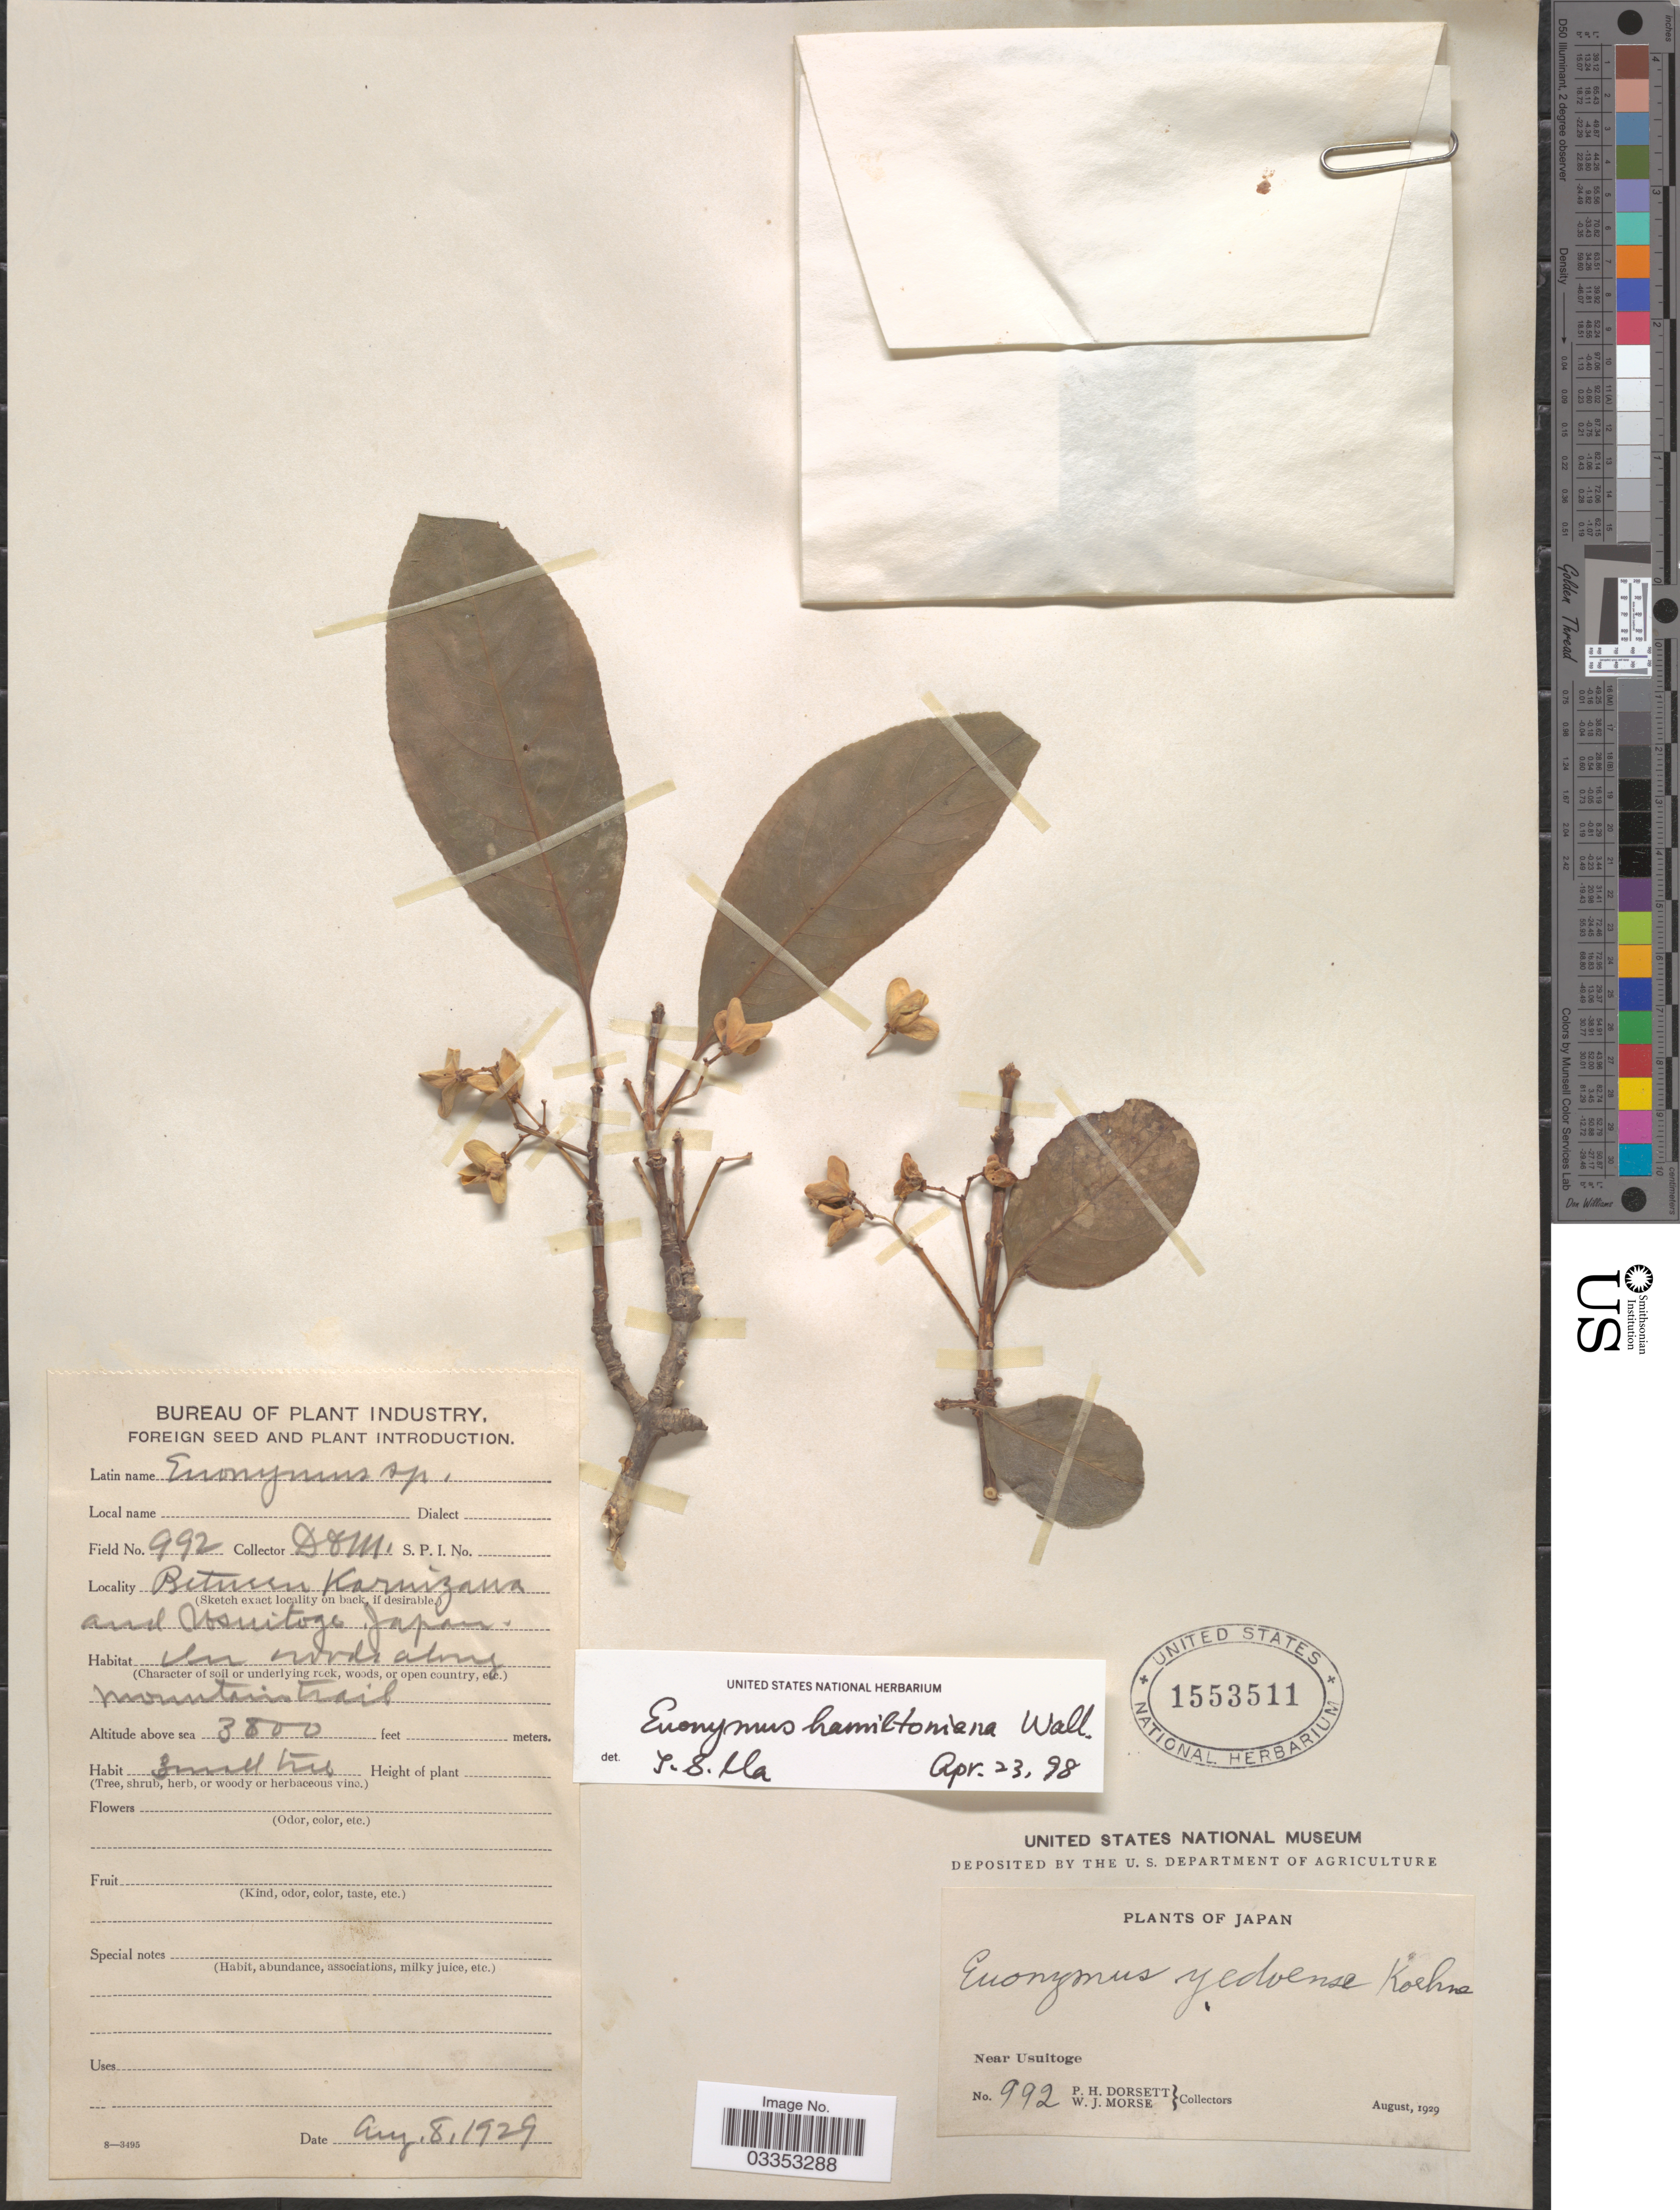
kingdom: Plantae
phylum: Tracheophyta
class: Magnoliopsida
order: Celastrales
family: Celastraceae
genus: Euonymus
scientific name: Euonymus hamiltonianus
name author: Wall.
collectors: P. H. Dorsett & W. J. Morse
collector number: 992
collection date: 1929-08-08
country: Japan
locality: Between Karnizana and Usuitoge.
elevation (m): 1158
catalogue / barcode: US 1553511